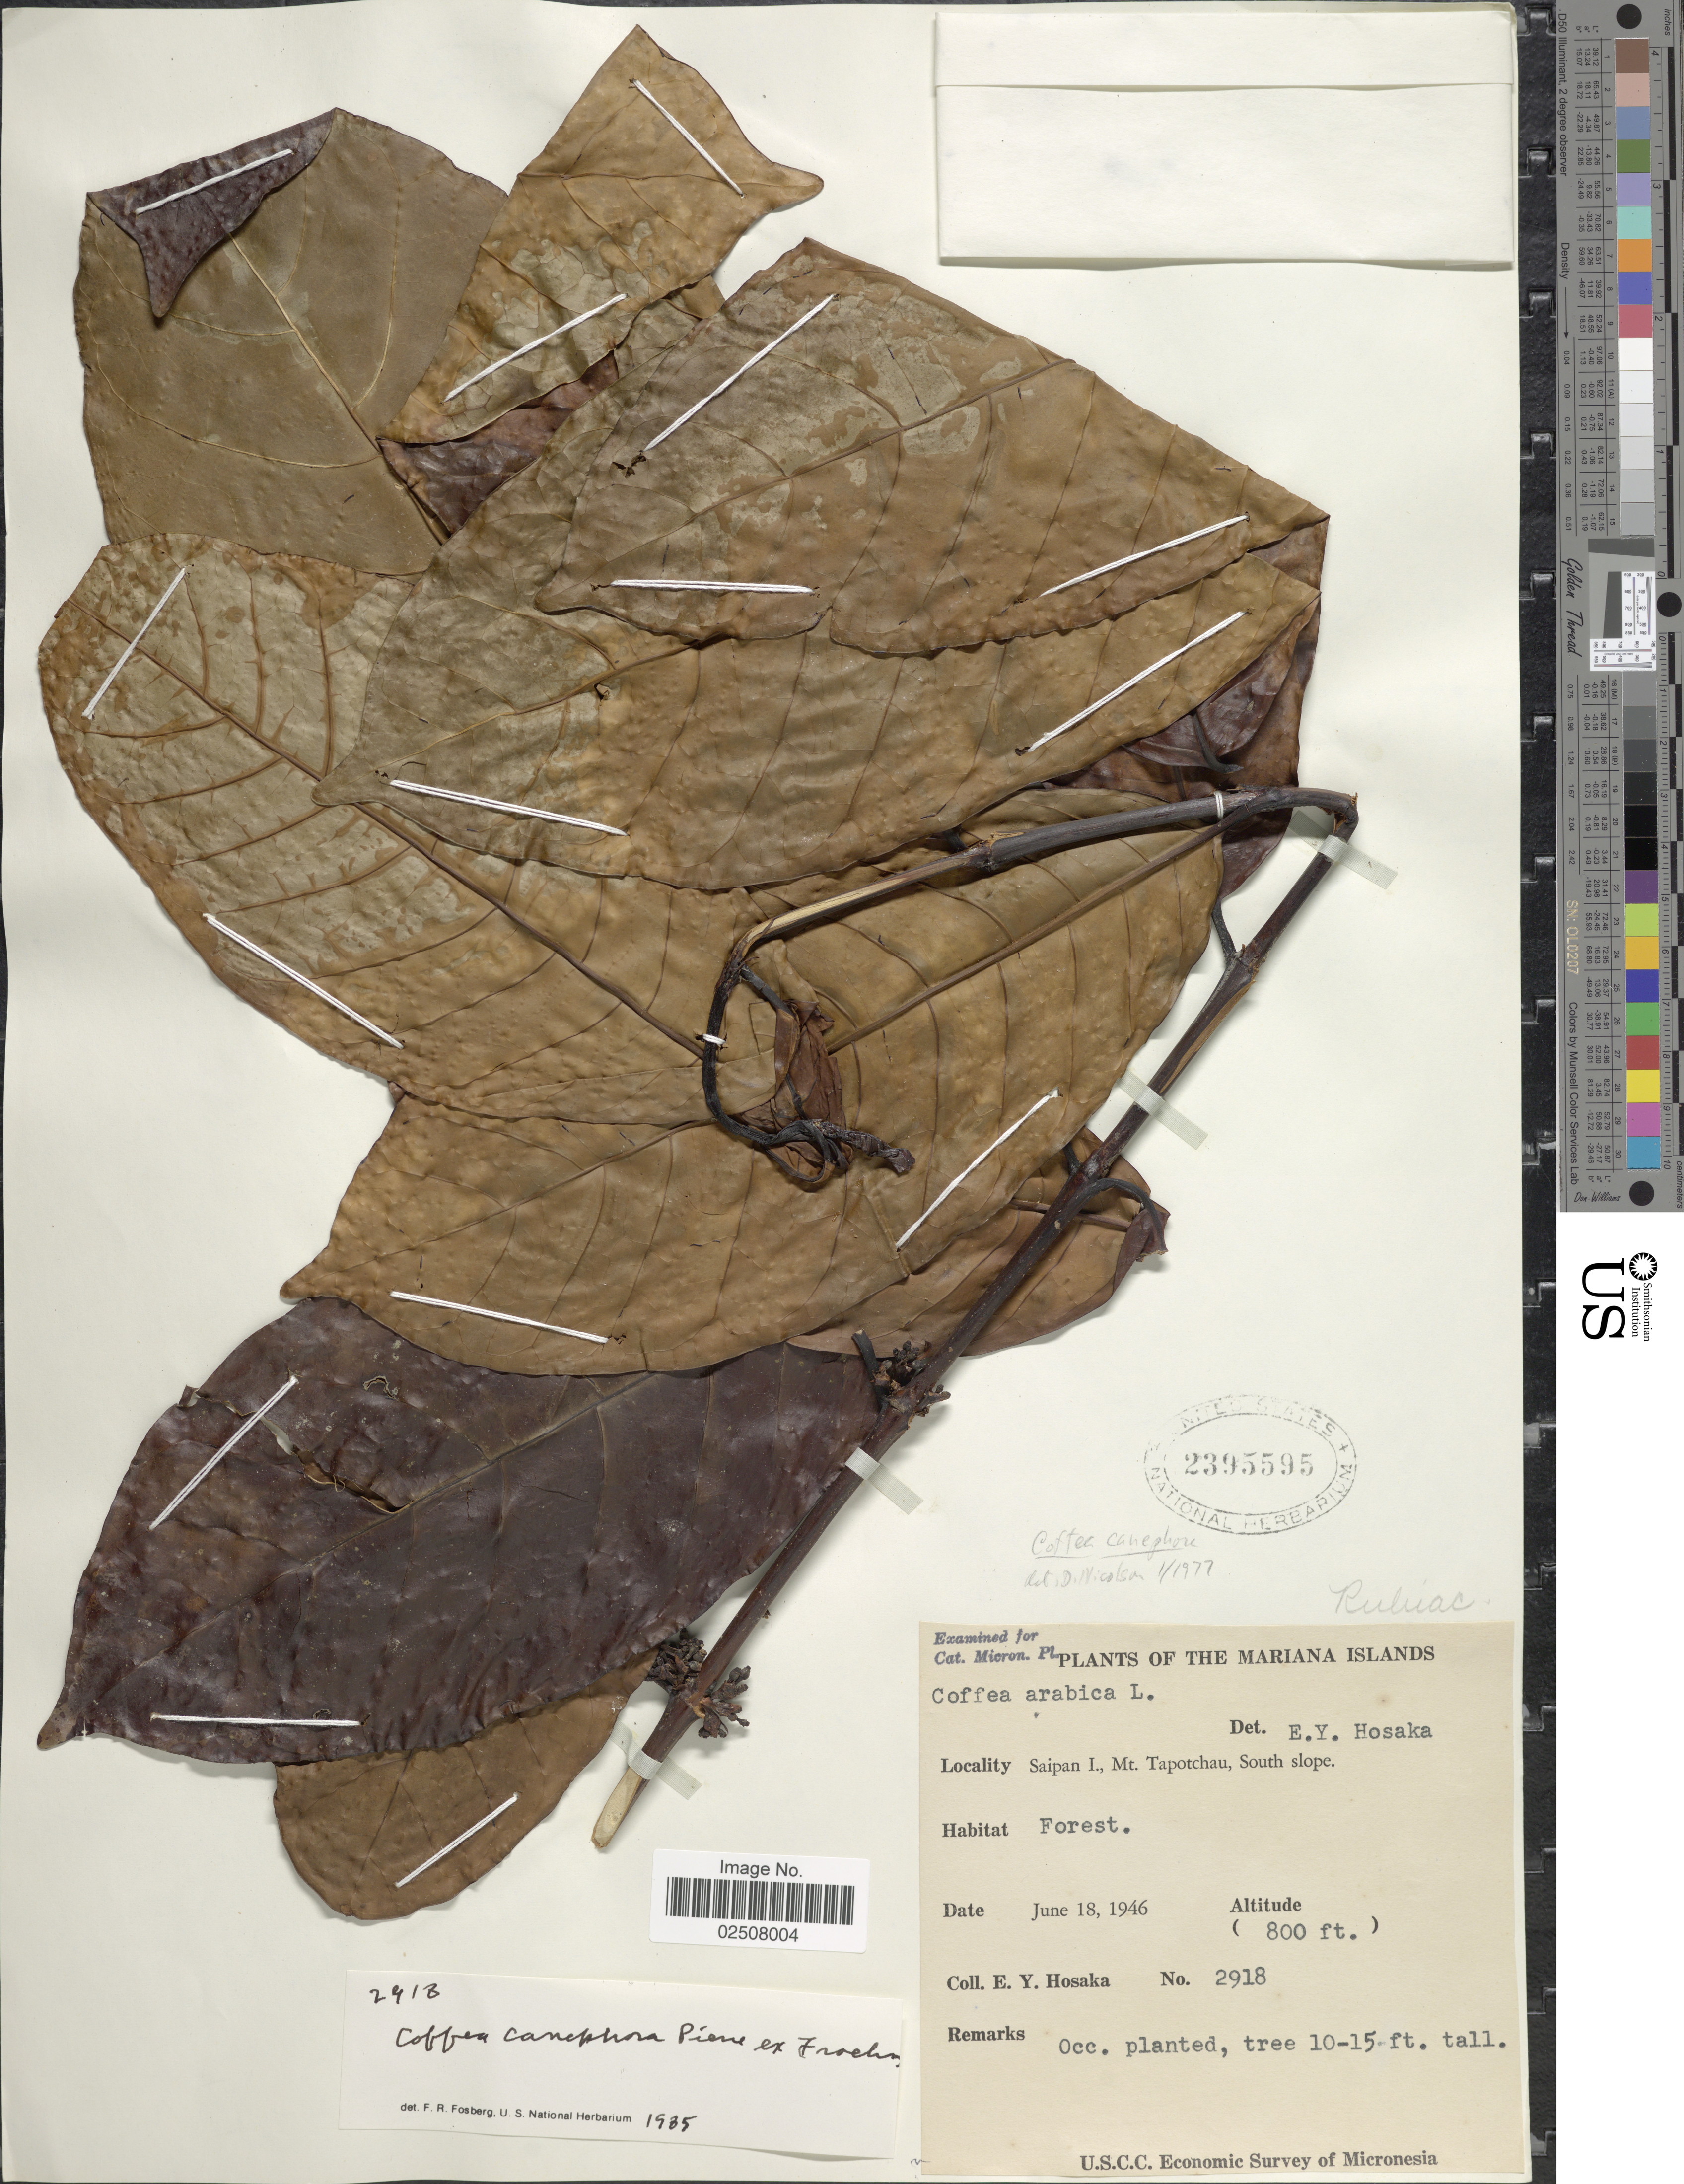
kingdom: Plantae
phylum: Tracheophyta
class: Magnoliopsida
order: Gentianales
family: Rubiaceae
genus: Coffea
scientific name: Coffea canephora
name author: Pierre ex A. Cunn.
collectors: E. Y. Hosaka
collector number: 2918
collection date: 1946-06-18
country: Northern Mariana Islands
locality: The Mariana Islands, Saipan I., Mt Tapotchau, South slope, Forest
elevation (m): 244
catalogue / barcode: US 2395595